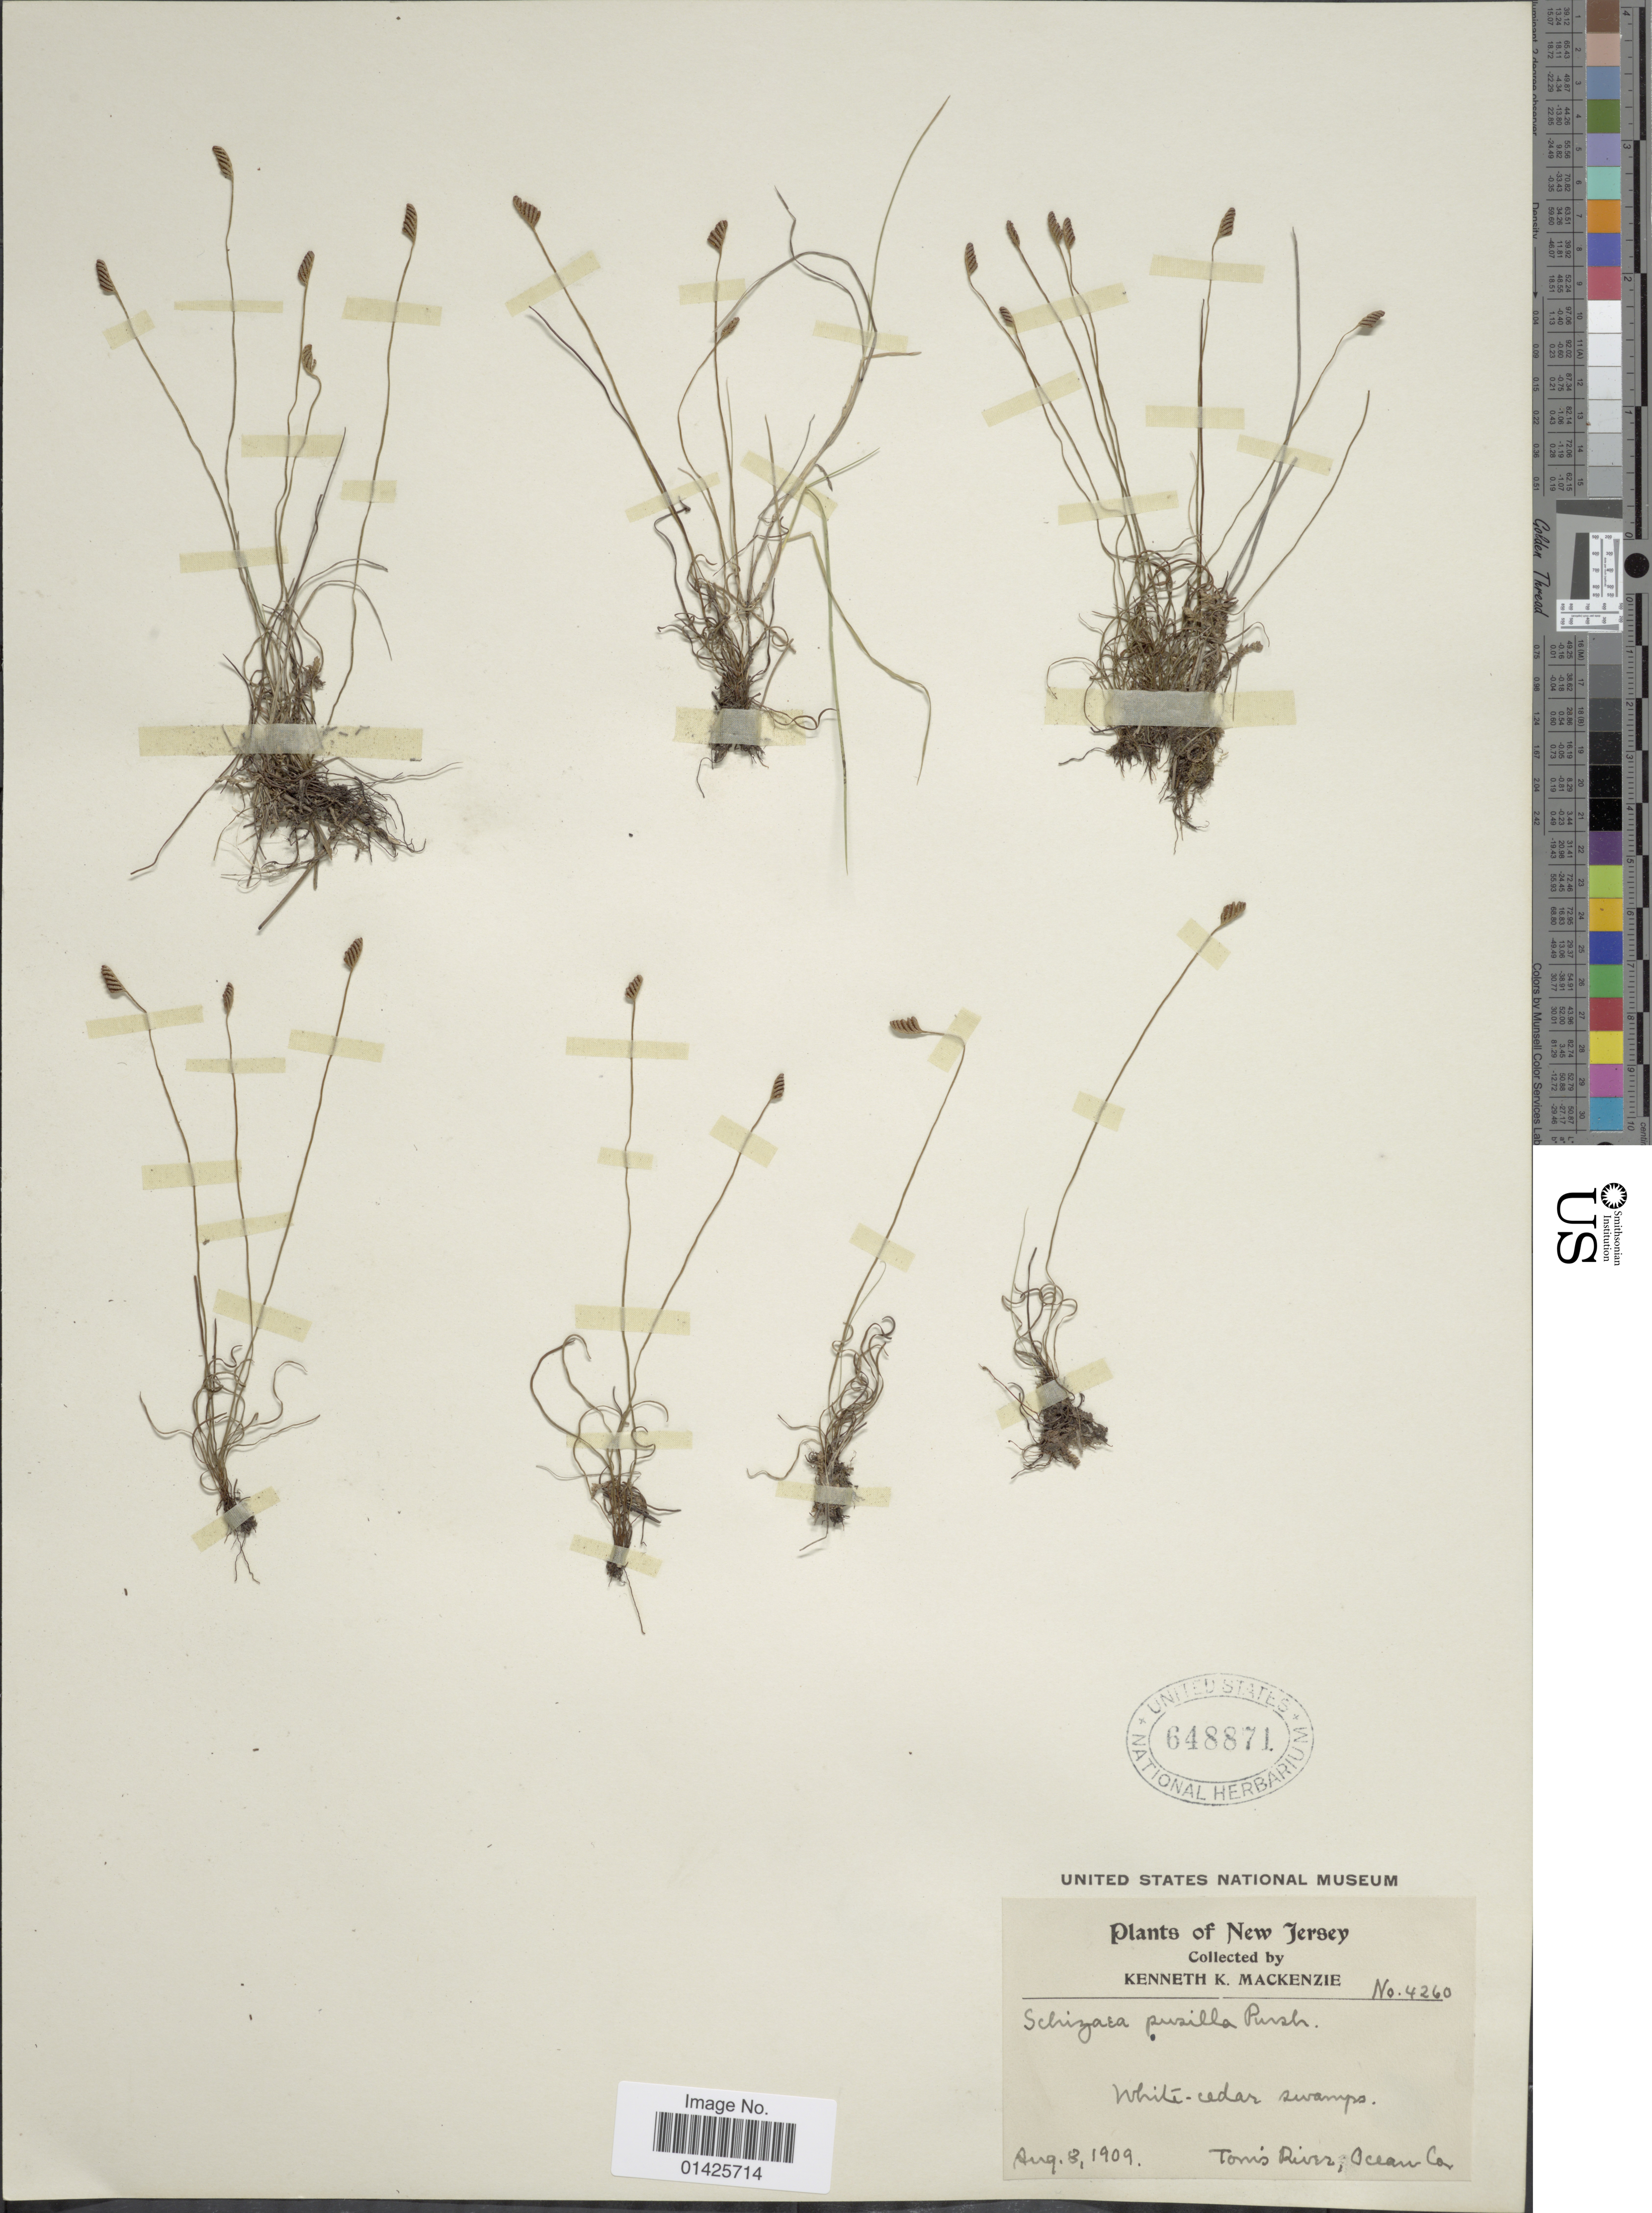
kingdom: Plantae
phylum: Tracheophyta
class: Polypodiopsida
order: Schizaeales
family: Schizaeaceae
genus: Schizaea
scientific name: Schizaea pusilla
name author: Pursh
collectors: K. K. Mackenzie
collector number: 4260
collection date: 1909-08-08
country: United States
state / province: New Jersey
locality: White cedar swamps, Tom's River, Ocean Co.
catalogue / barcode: US 648871